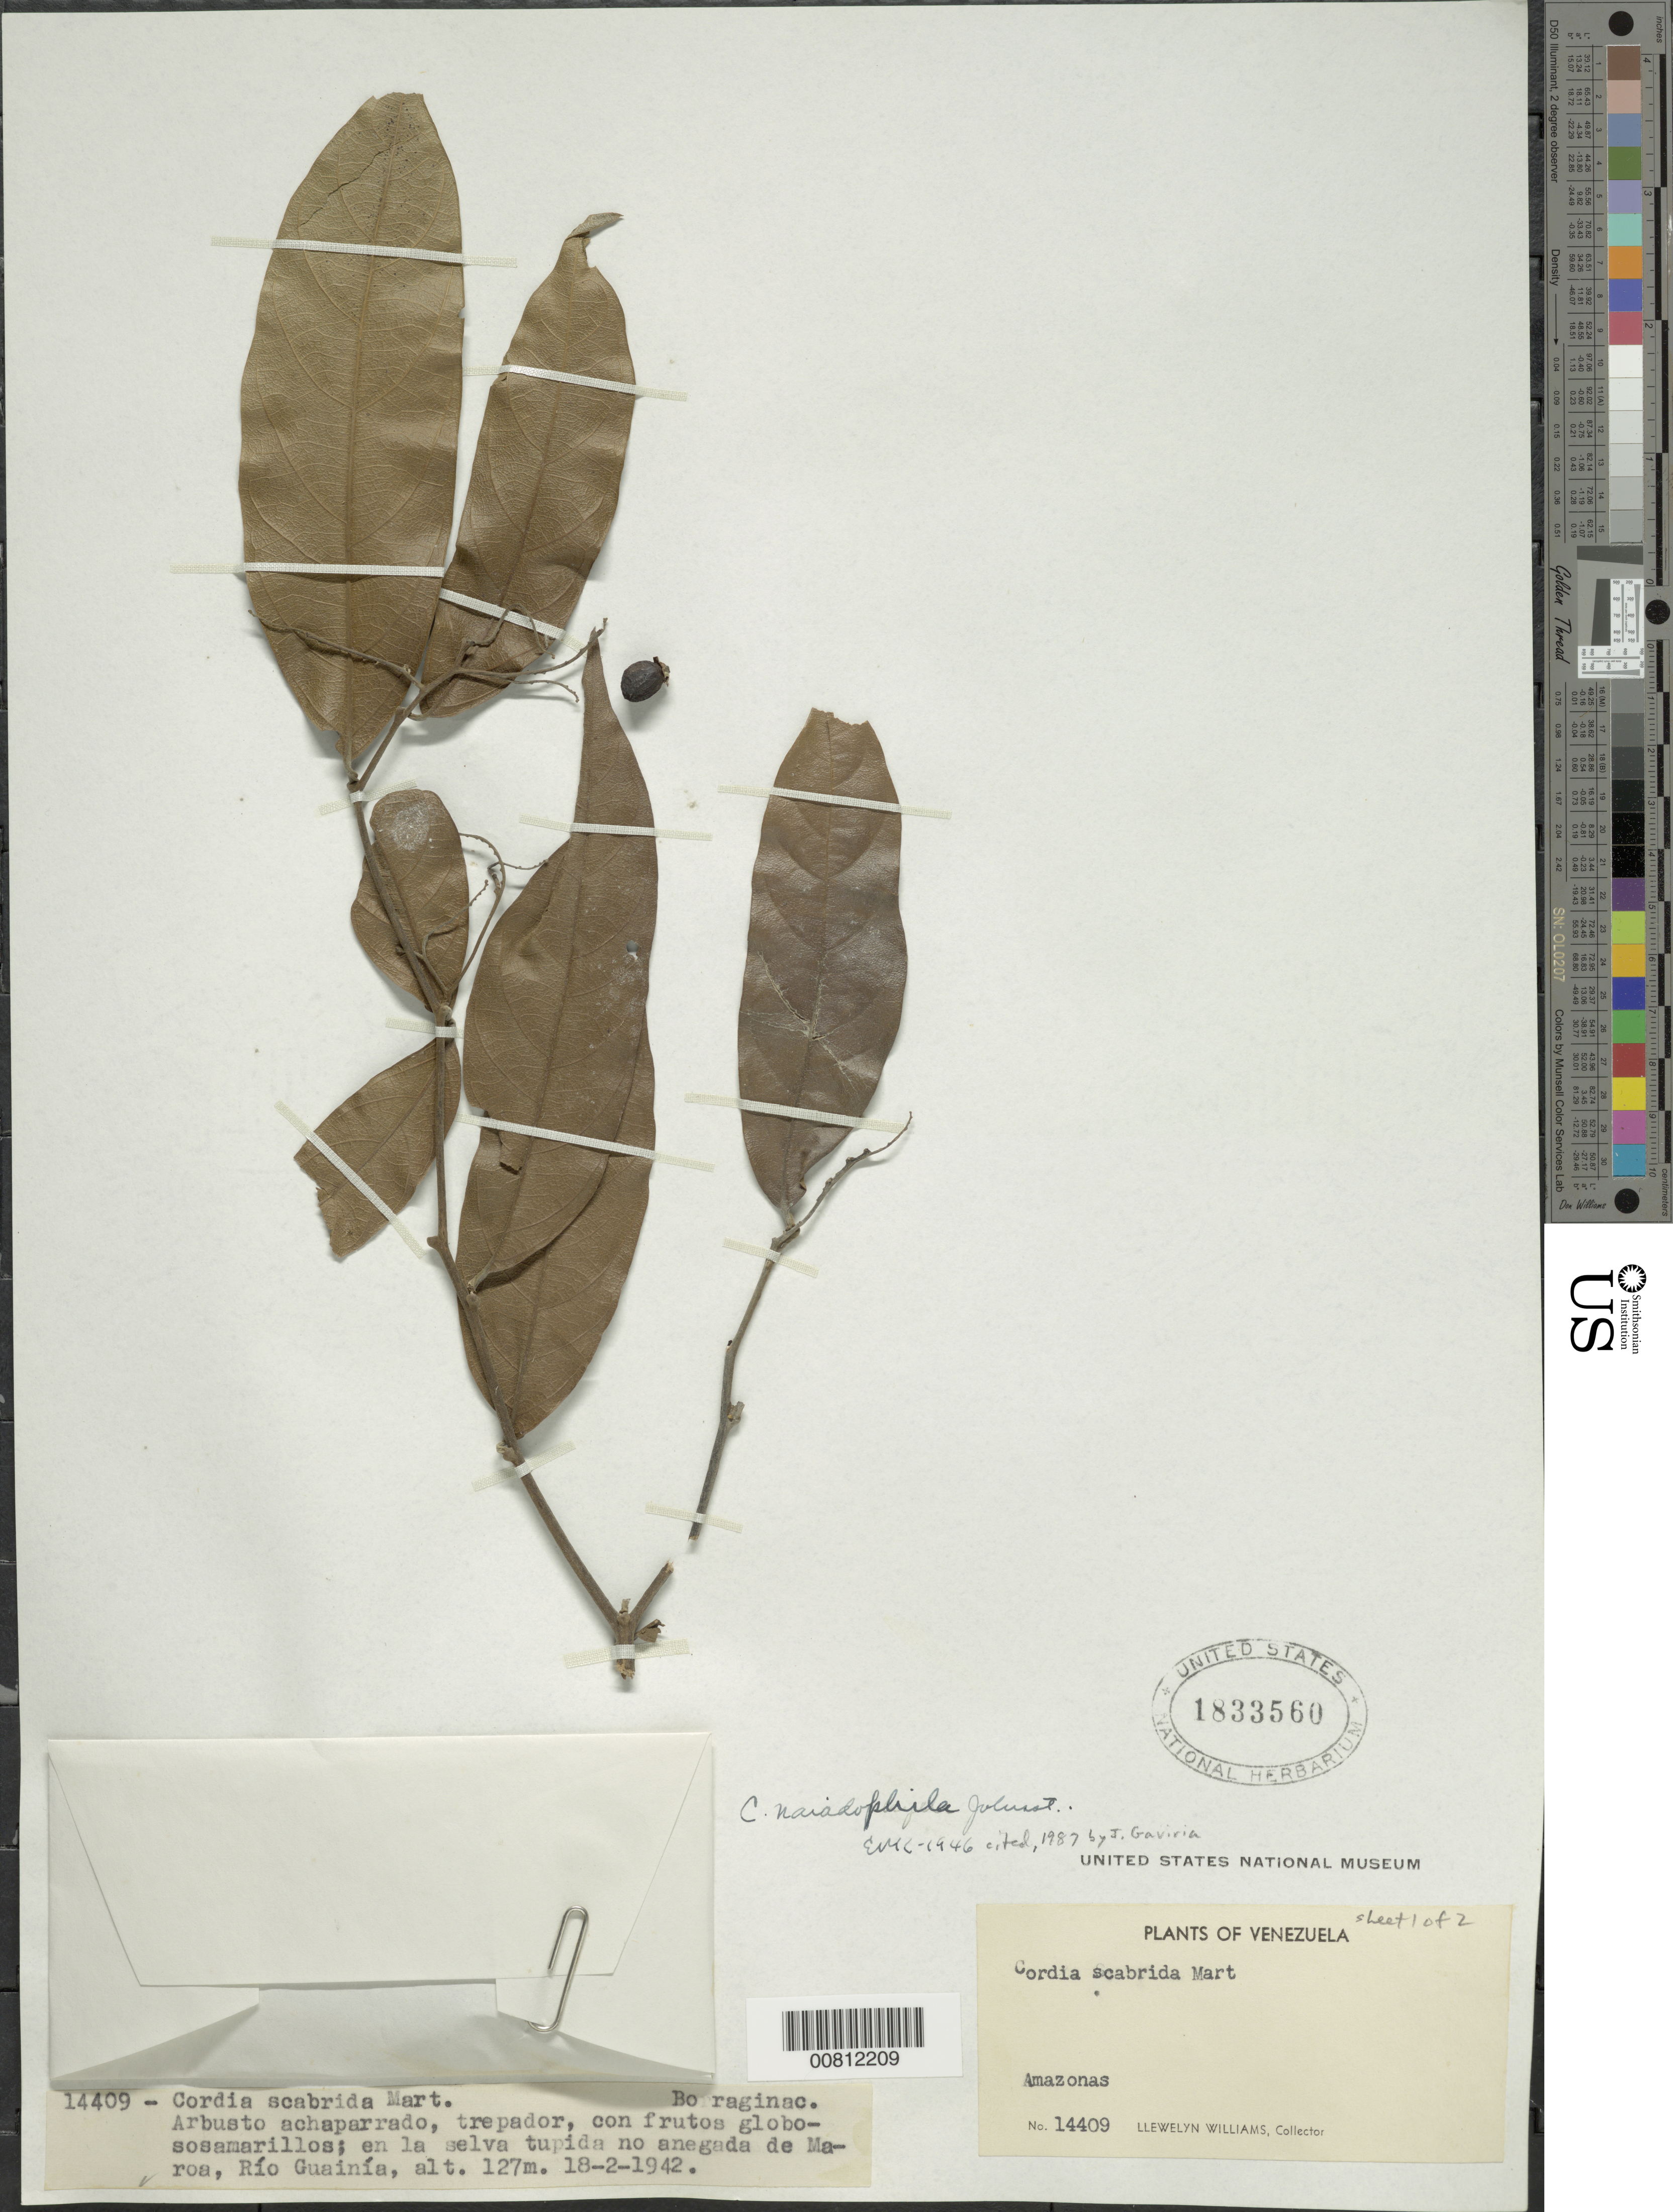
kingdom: Plantae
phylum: Tracheophyta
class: Magnoliopsida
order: Boraginales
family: Cordiaceae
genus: Cordia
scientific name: Cordia naidophila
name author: I.M. Johnst.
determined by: Gaviria, J. C.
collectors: Ll. Williams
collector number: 14409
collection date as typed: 18-Feb-42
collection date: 1942-02-18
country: Venezuela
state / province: Amazonas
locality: Maroa, Río Guainía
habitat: Selva tupida no anegada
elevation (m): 127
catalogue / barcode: US 1833560